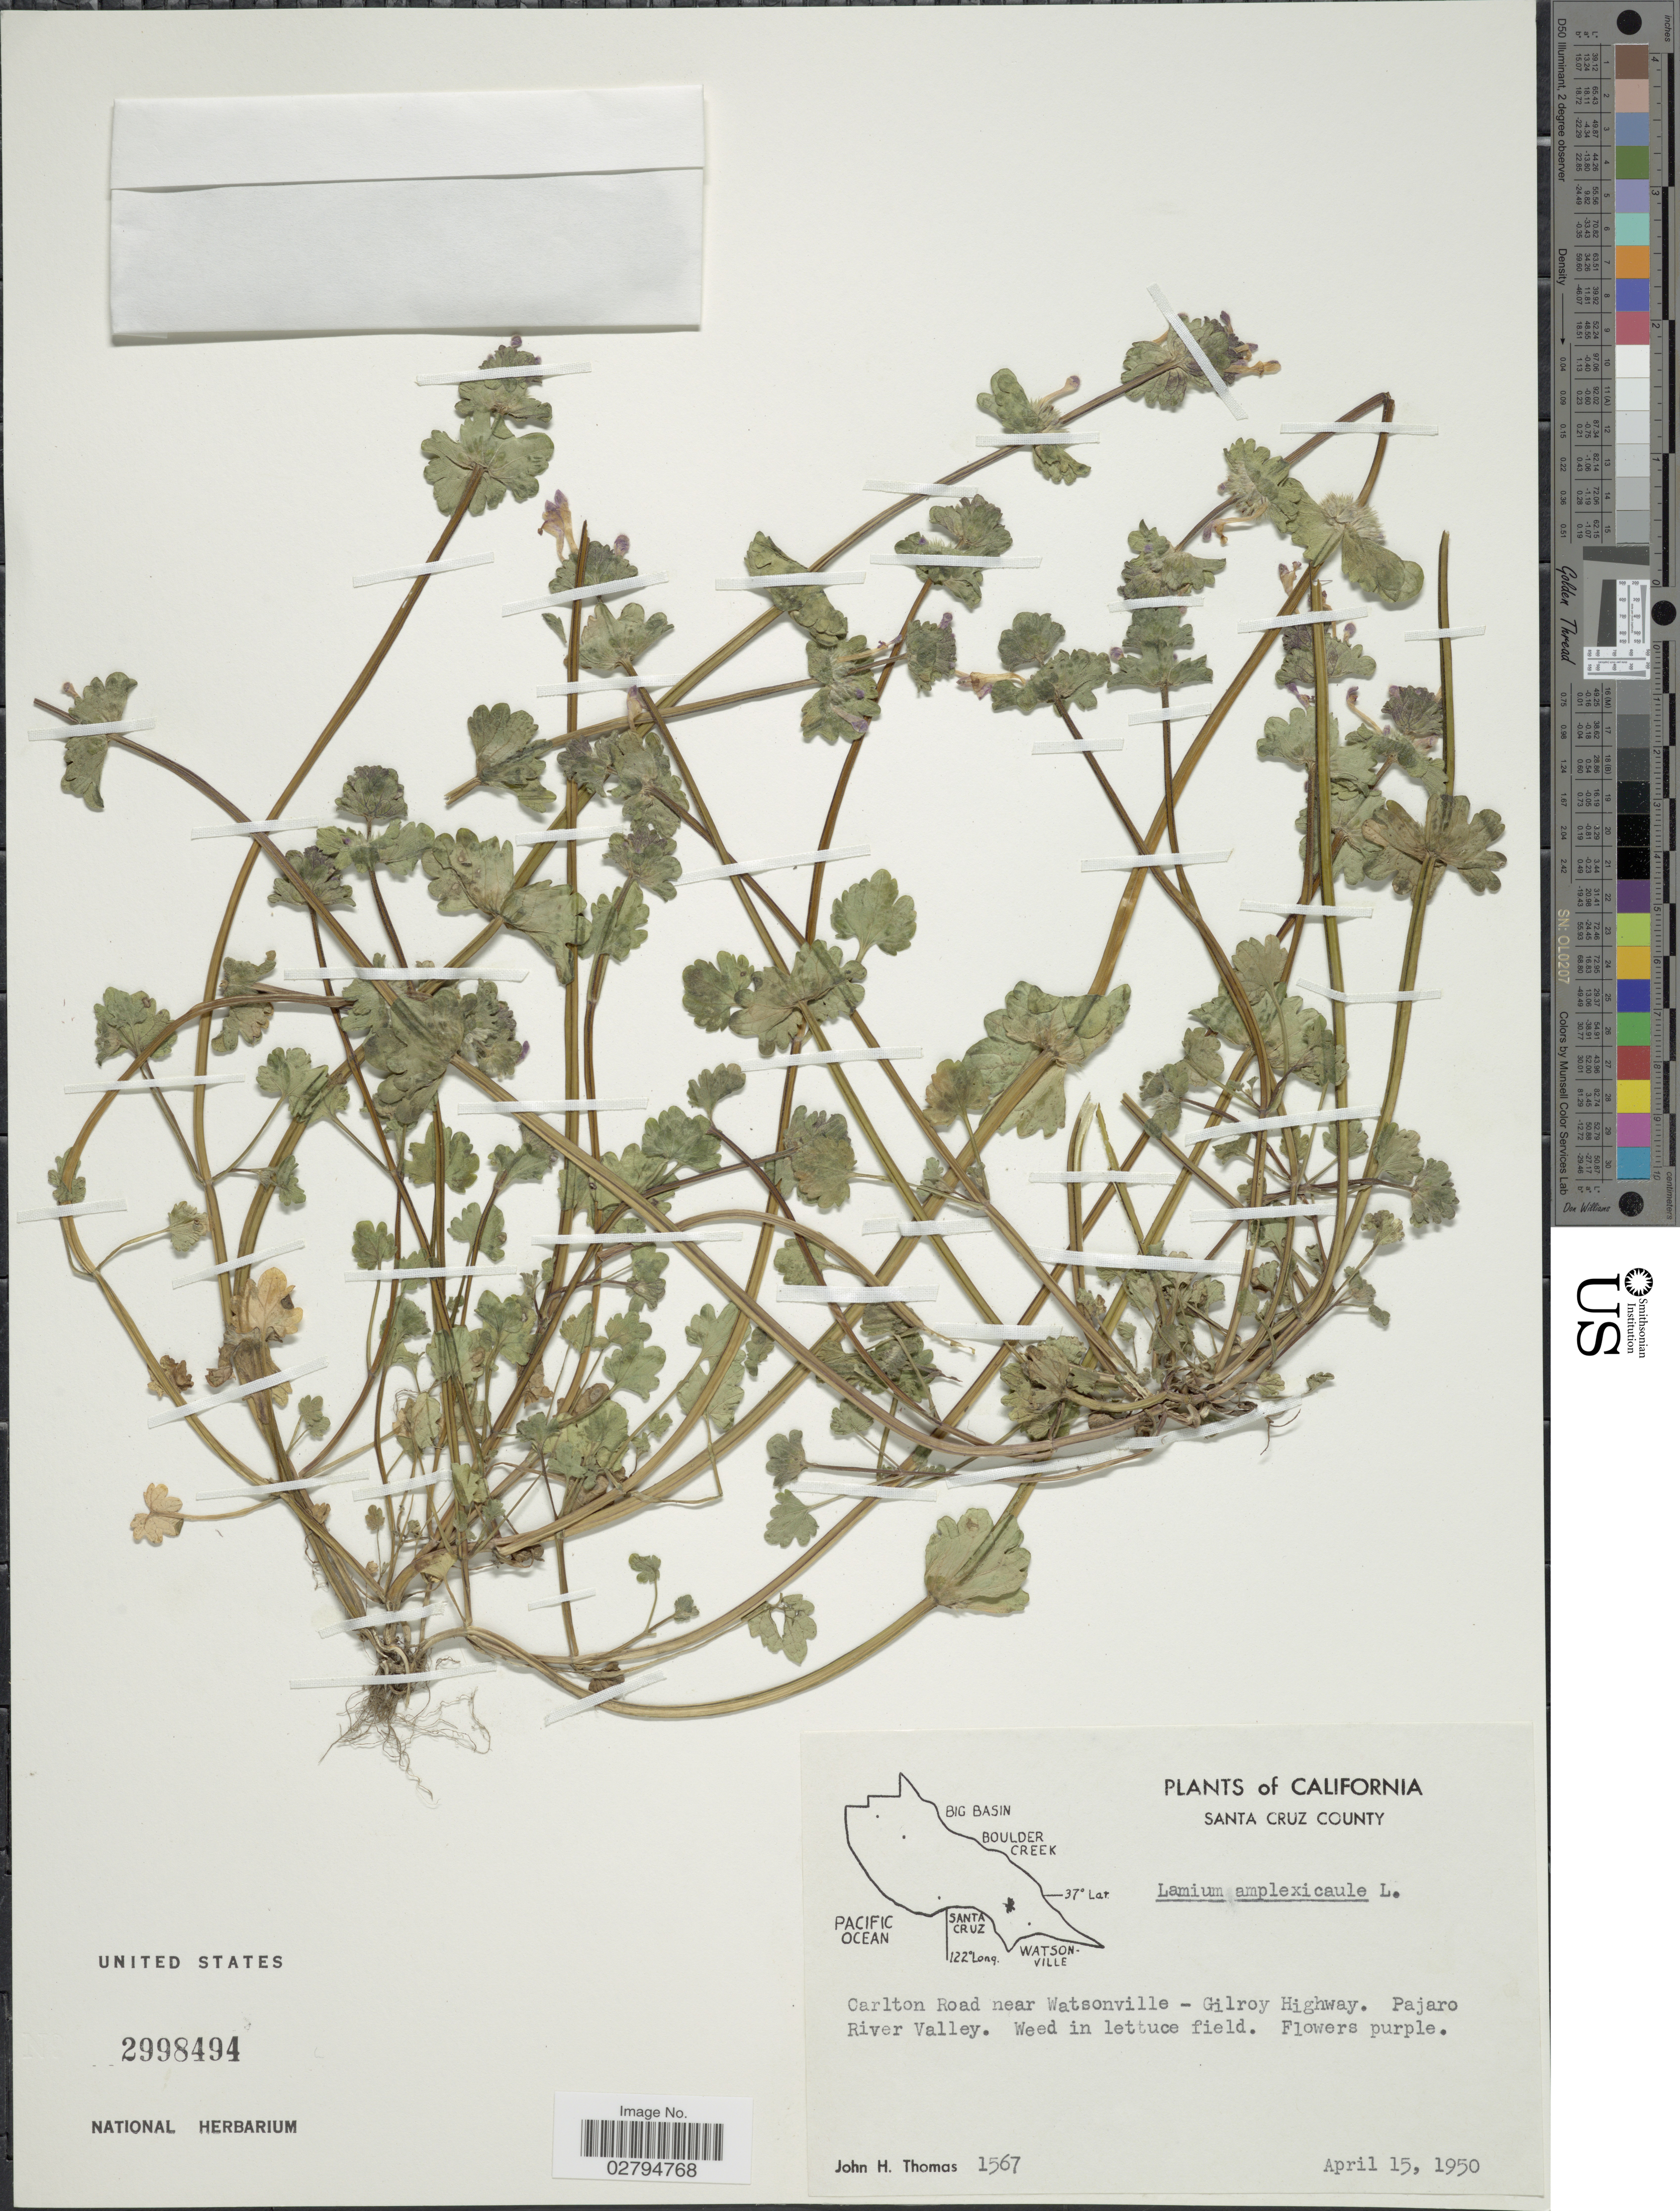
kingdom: Plantae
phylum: Tracheophyta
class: Magnoliopsida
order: Lamiales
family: Lamiaceae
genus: Lamium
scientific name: Lamium amplexicaule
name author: L.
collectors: J. H. Thomas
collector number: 1567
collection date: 1950-04-15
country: United States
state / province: California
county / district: Santa Cruz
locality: Santa Cruz County. Carlton Road near Watsonville-Gilroy Highway. Pajaro River Valley.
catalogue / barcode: US 2998494